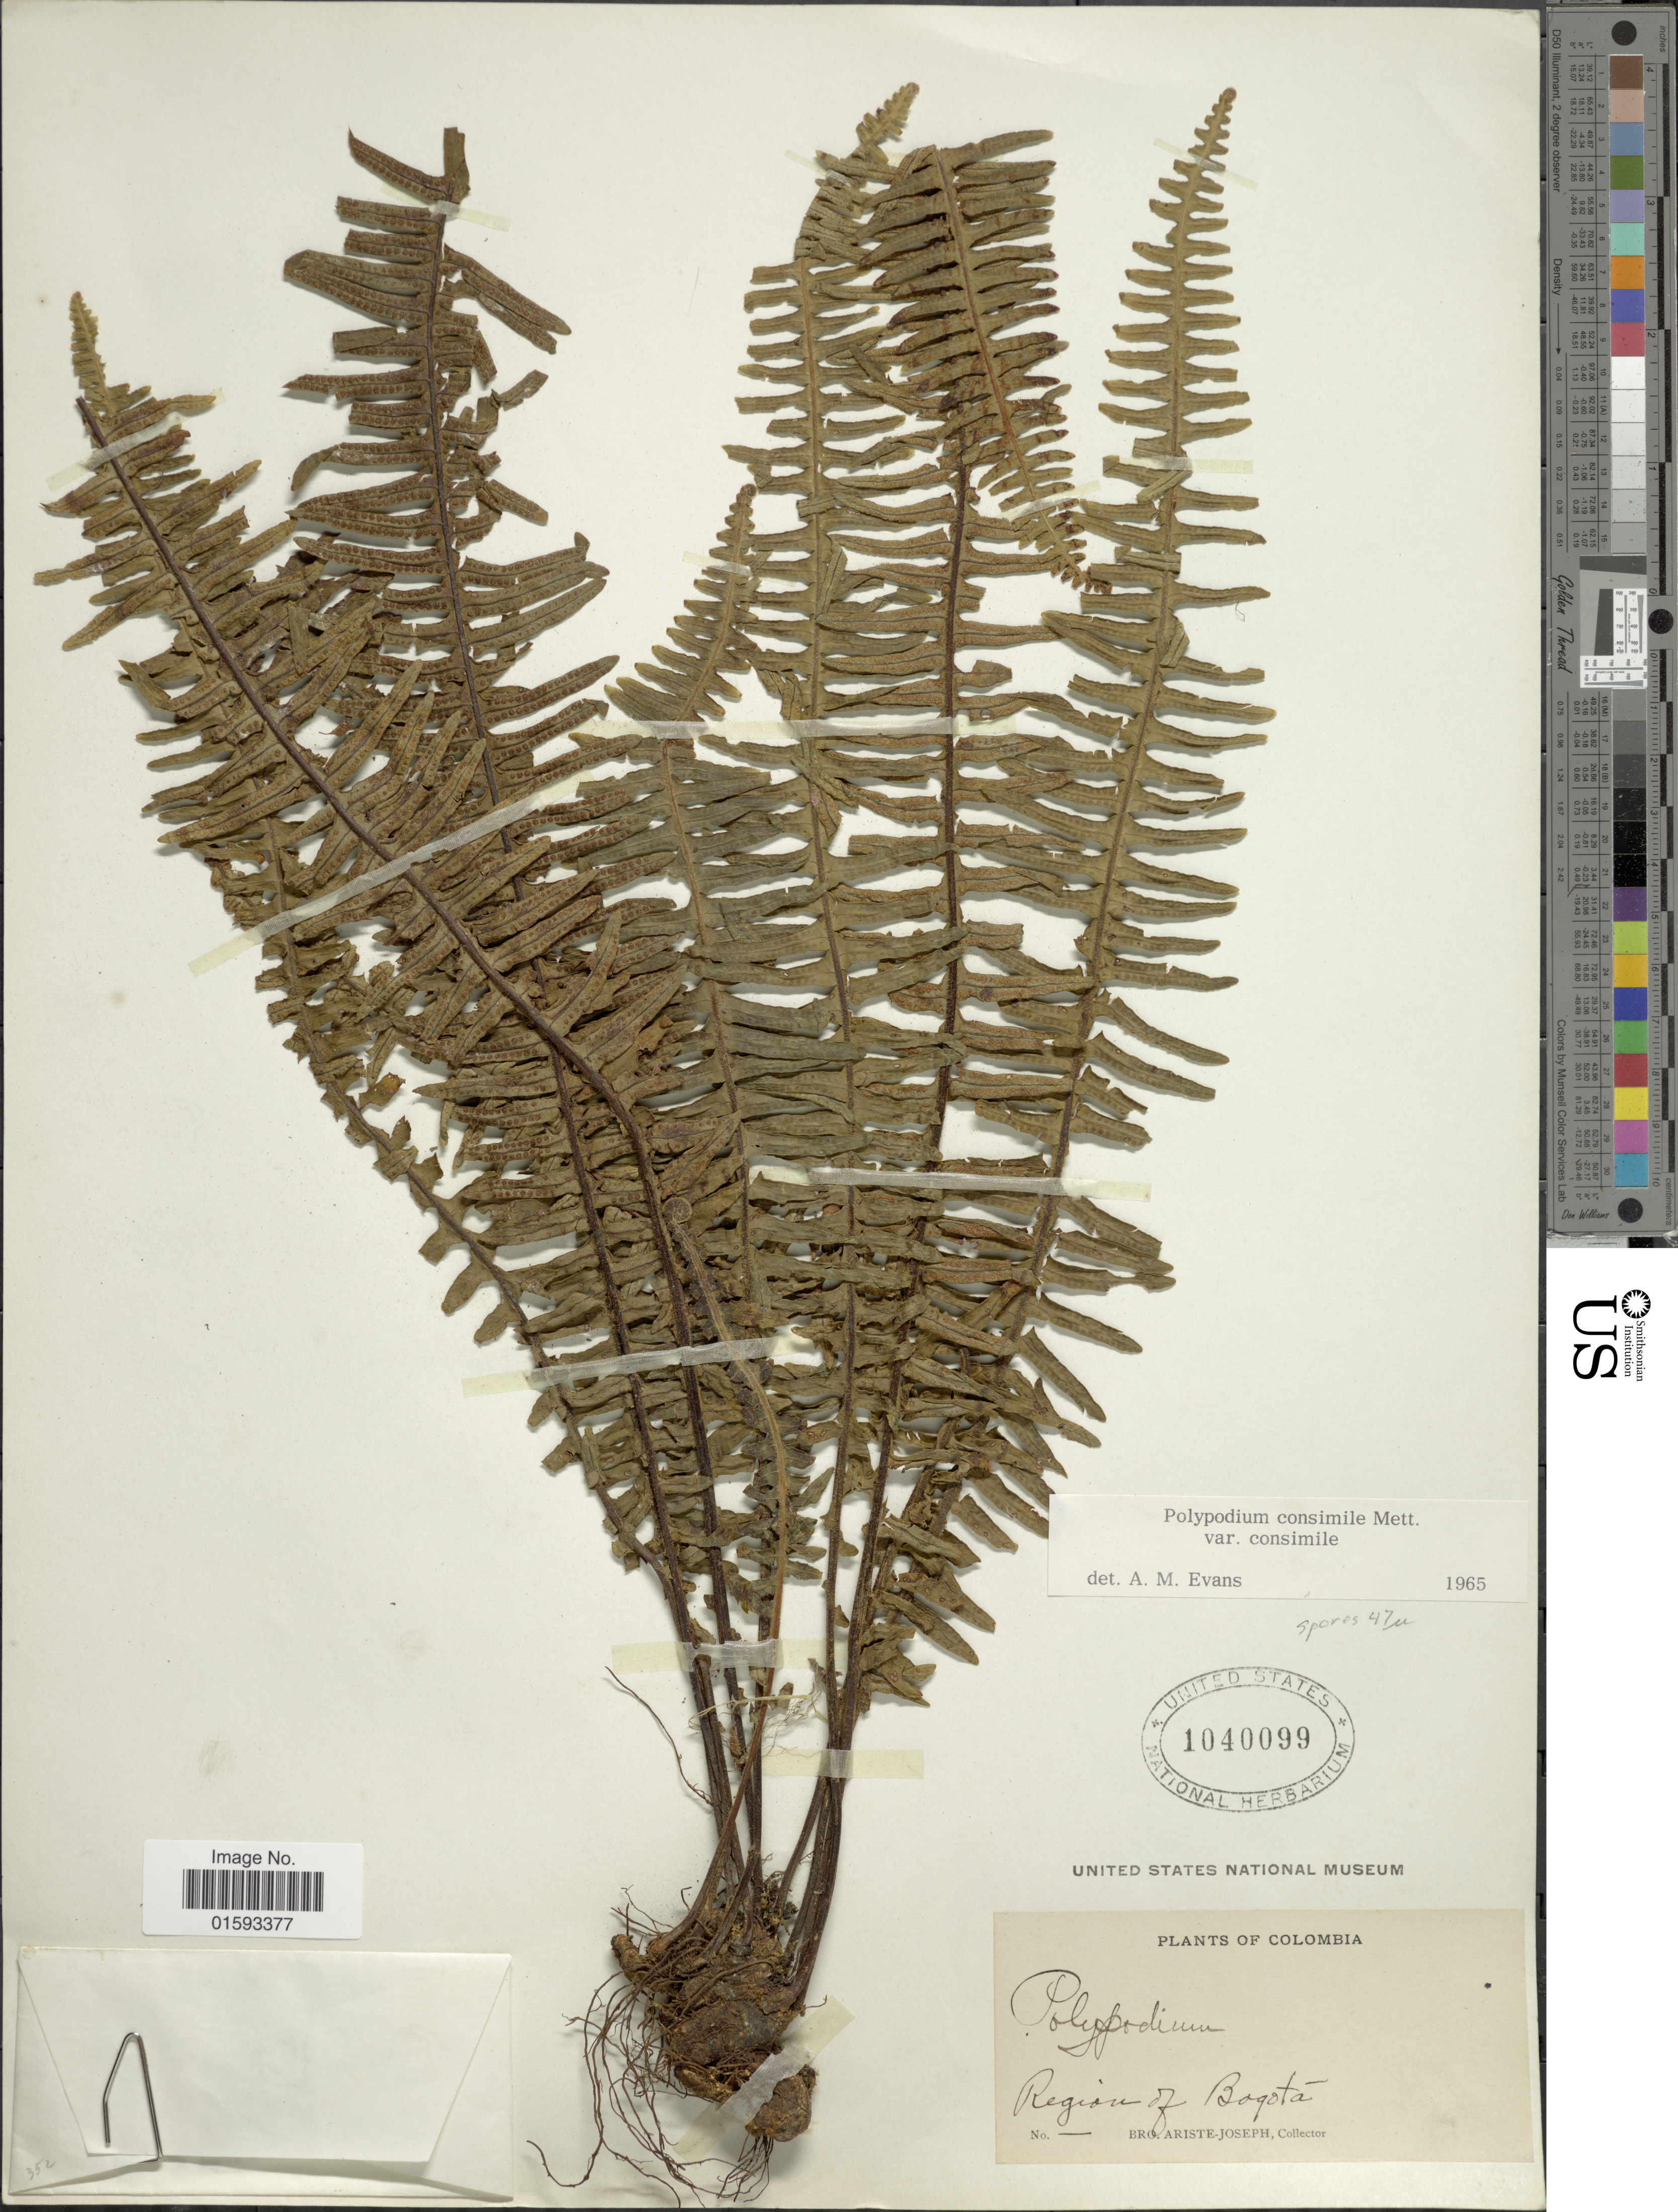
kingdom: Plantae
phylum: Tracheophyta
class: Polypodiopsida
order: Polypodiales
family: Polypodiaceae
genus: Pecluma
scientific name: Pecluma consimilis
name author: (Mett.) M.G. Price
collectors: Bro. Ariste-Joseph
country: Colombia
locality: Region of Bogota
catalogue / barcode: US 1040099